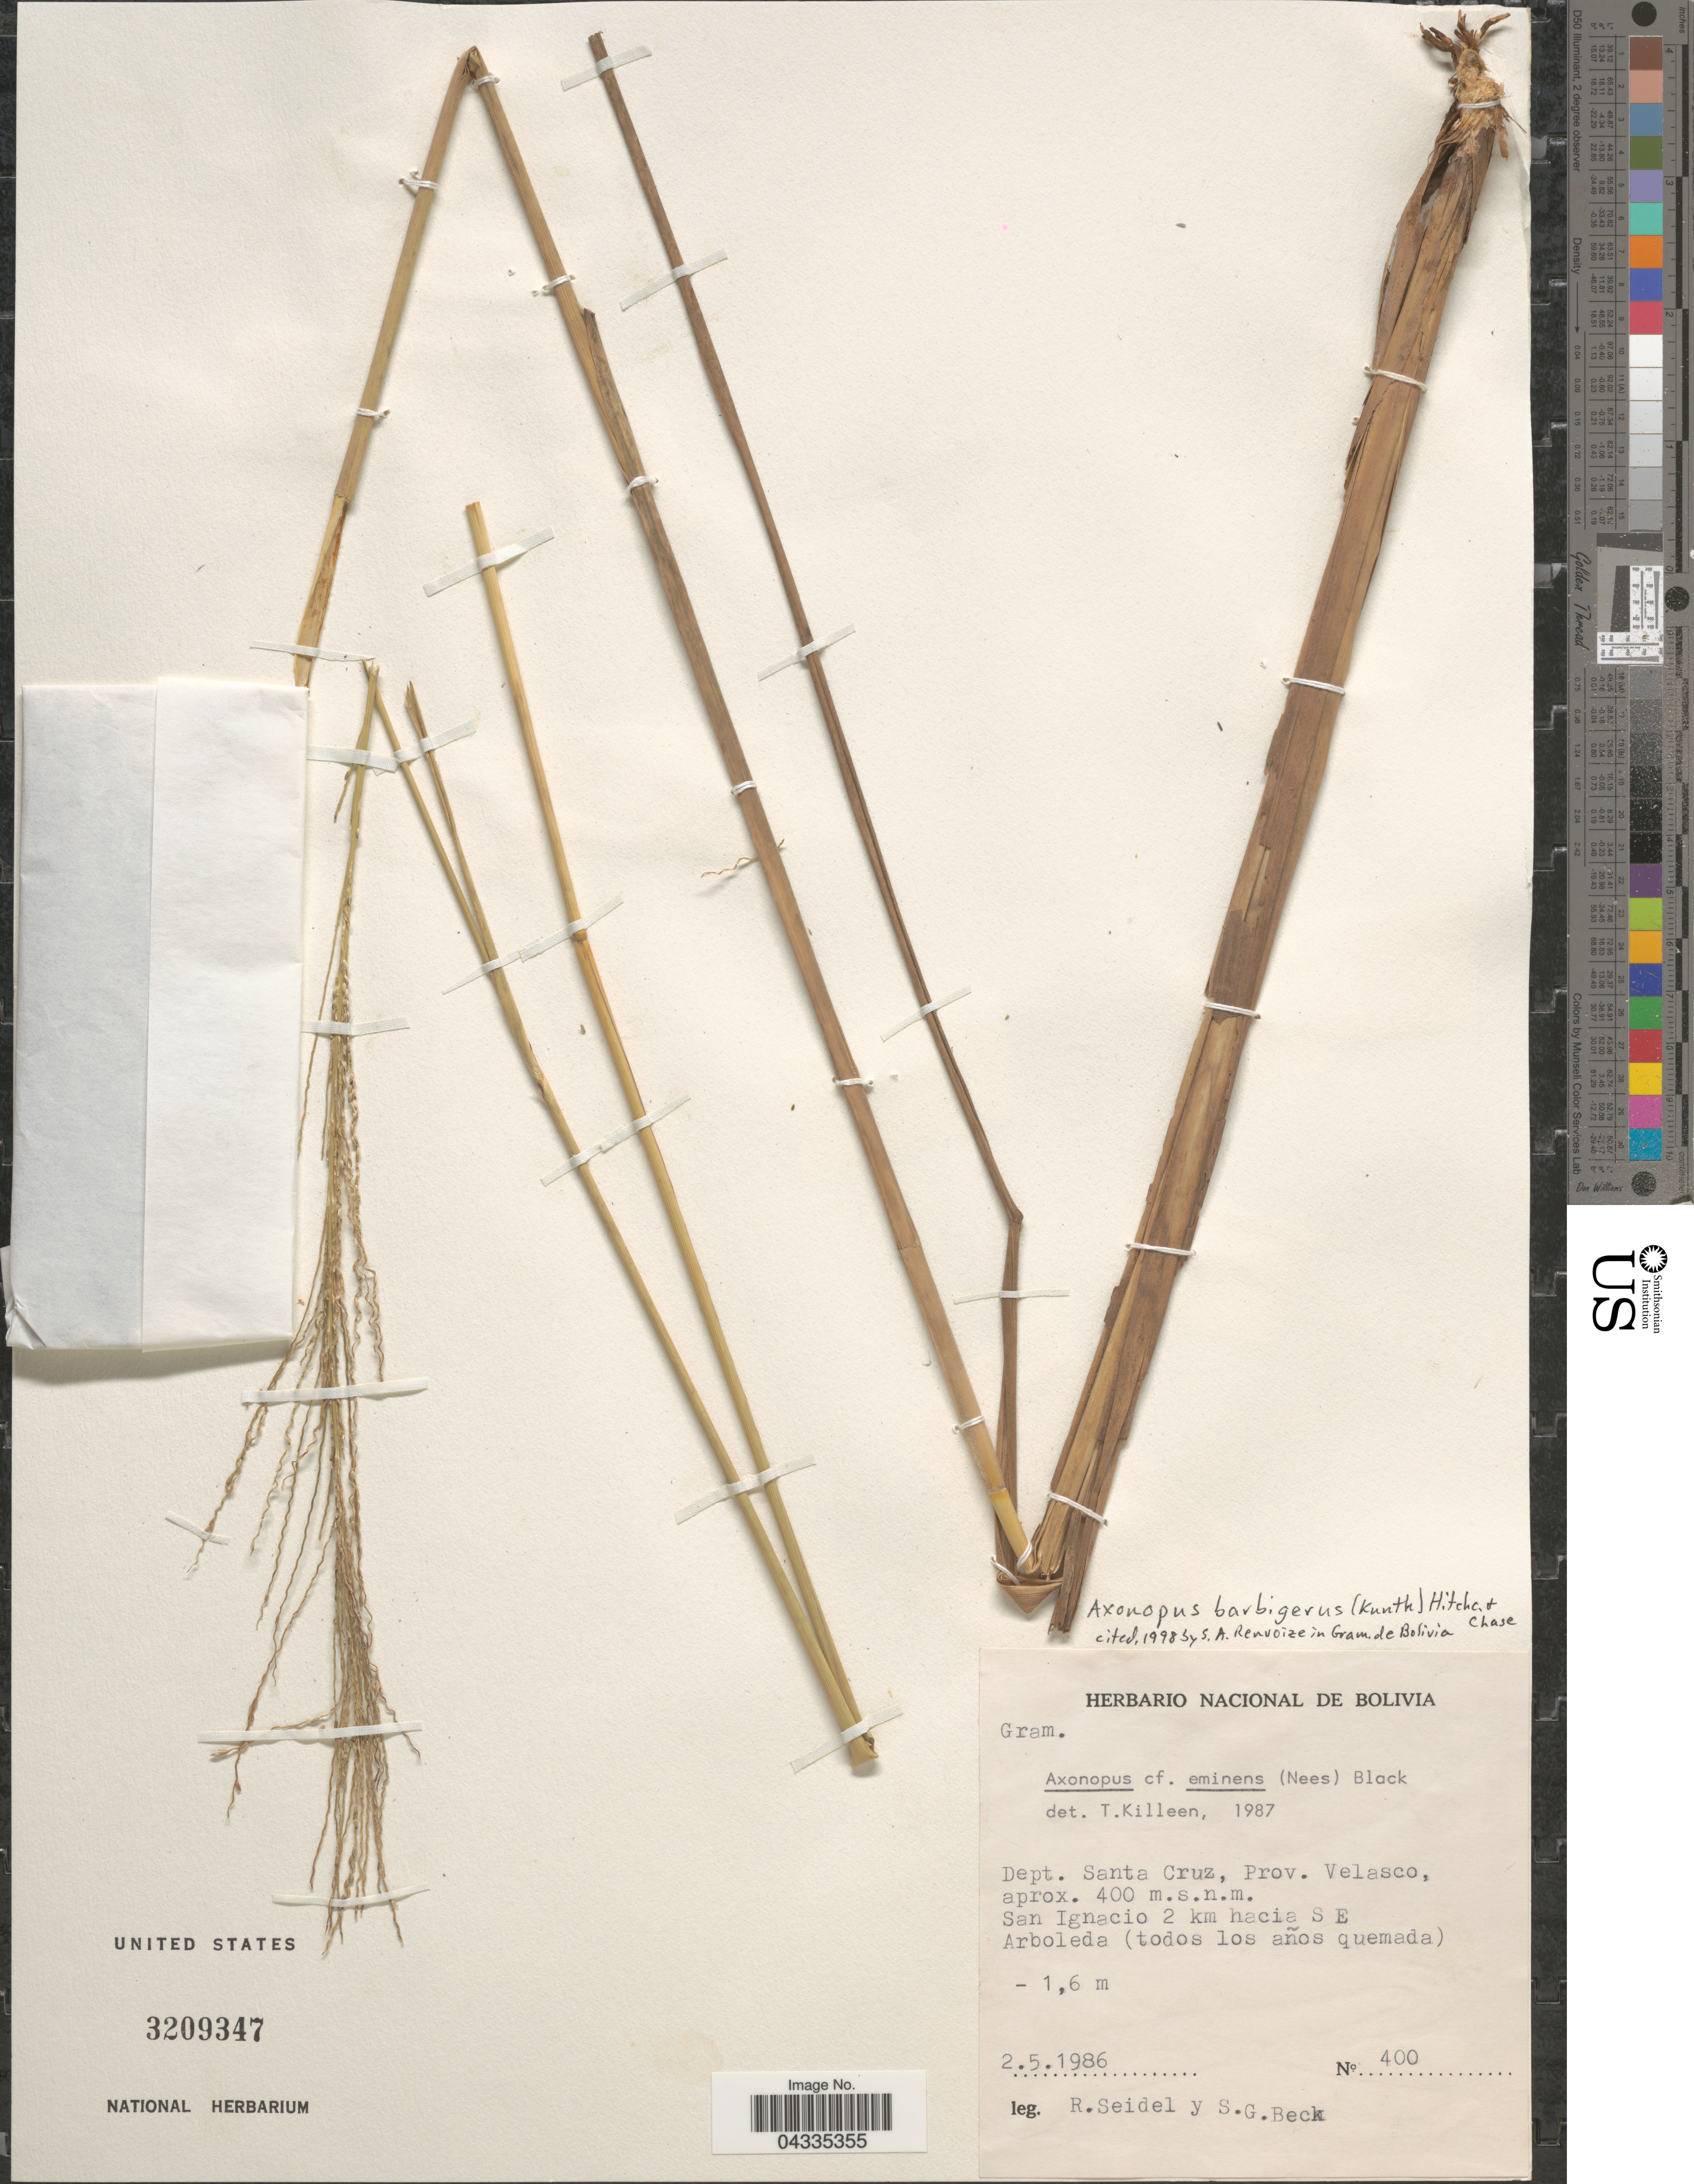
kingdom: Plantae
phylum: Tracheophyta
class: Liliopsida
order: Poales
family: Poaceae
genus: Axonopus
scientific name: Axonopus siccus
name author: (Nees) Kuhlm.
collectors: R. Seidel & S. G. Beck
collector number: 400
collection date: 1986-05-02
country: Bolivia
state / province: Santa Cruz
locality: Dept. Santa Cruz, Prov. Velasco. San Ignacio 2 km hacia S E Arboleda (todos los años quemada).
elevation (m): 400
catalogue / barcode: US 3209347